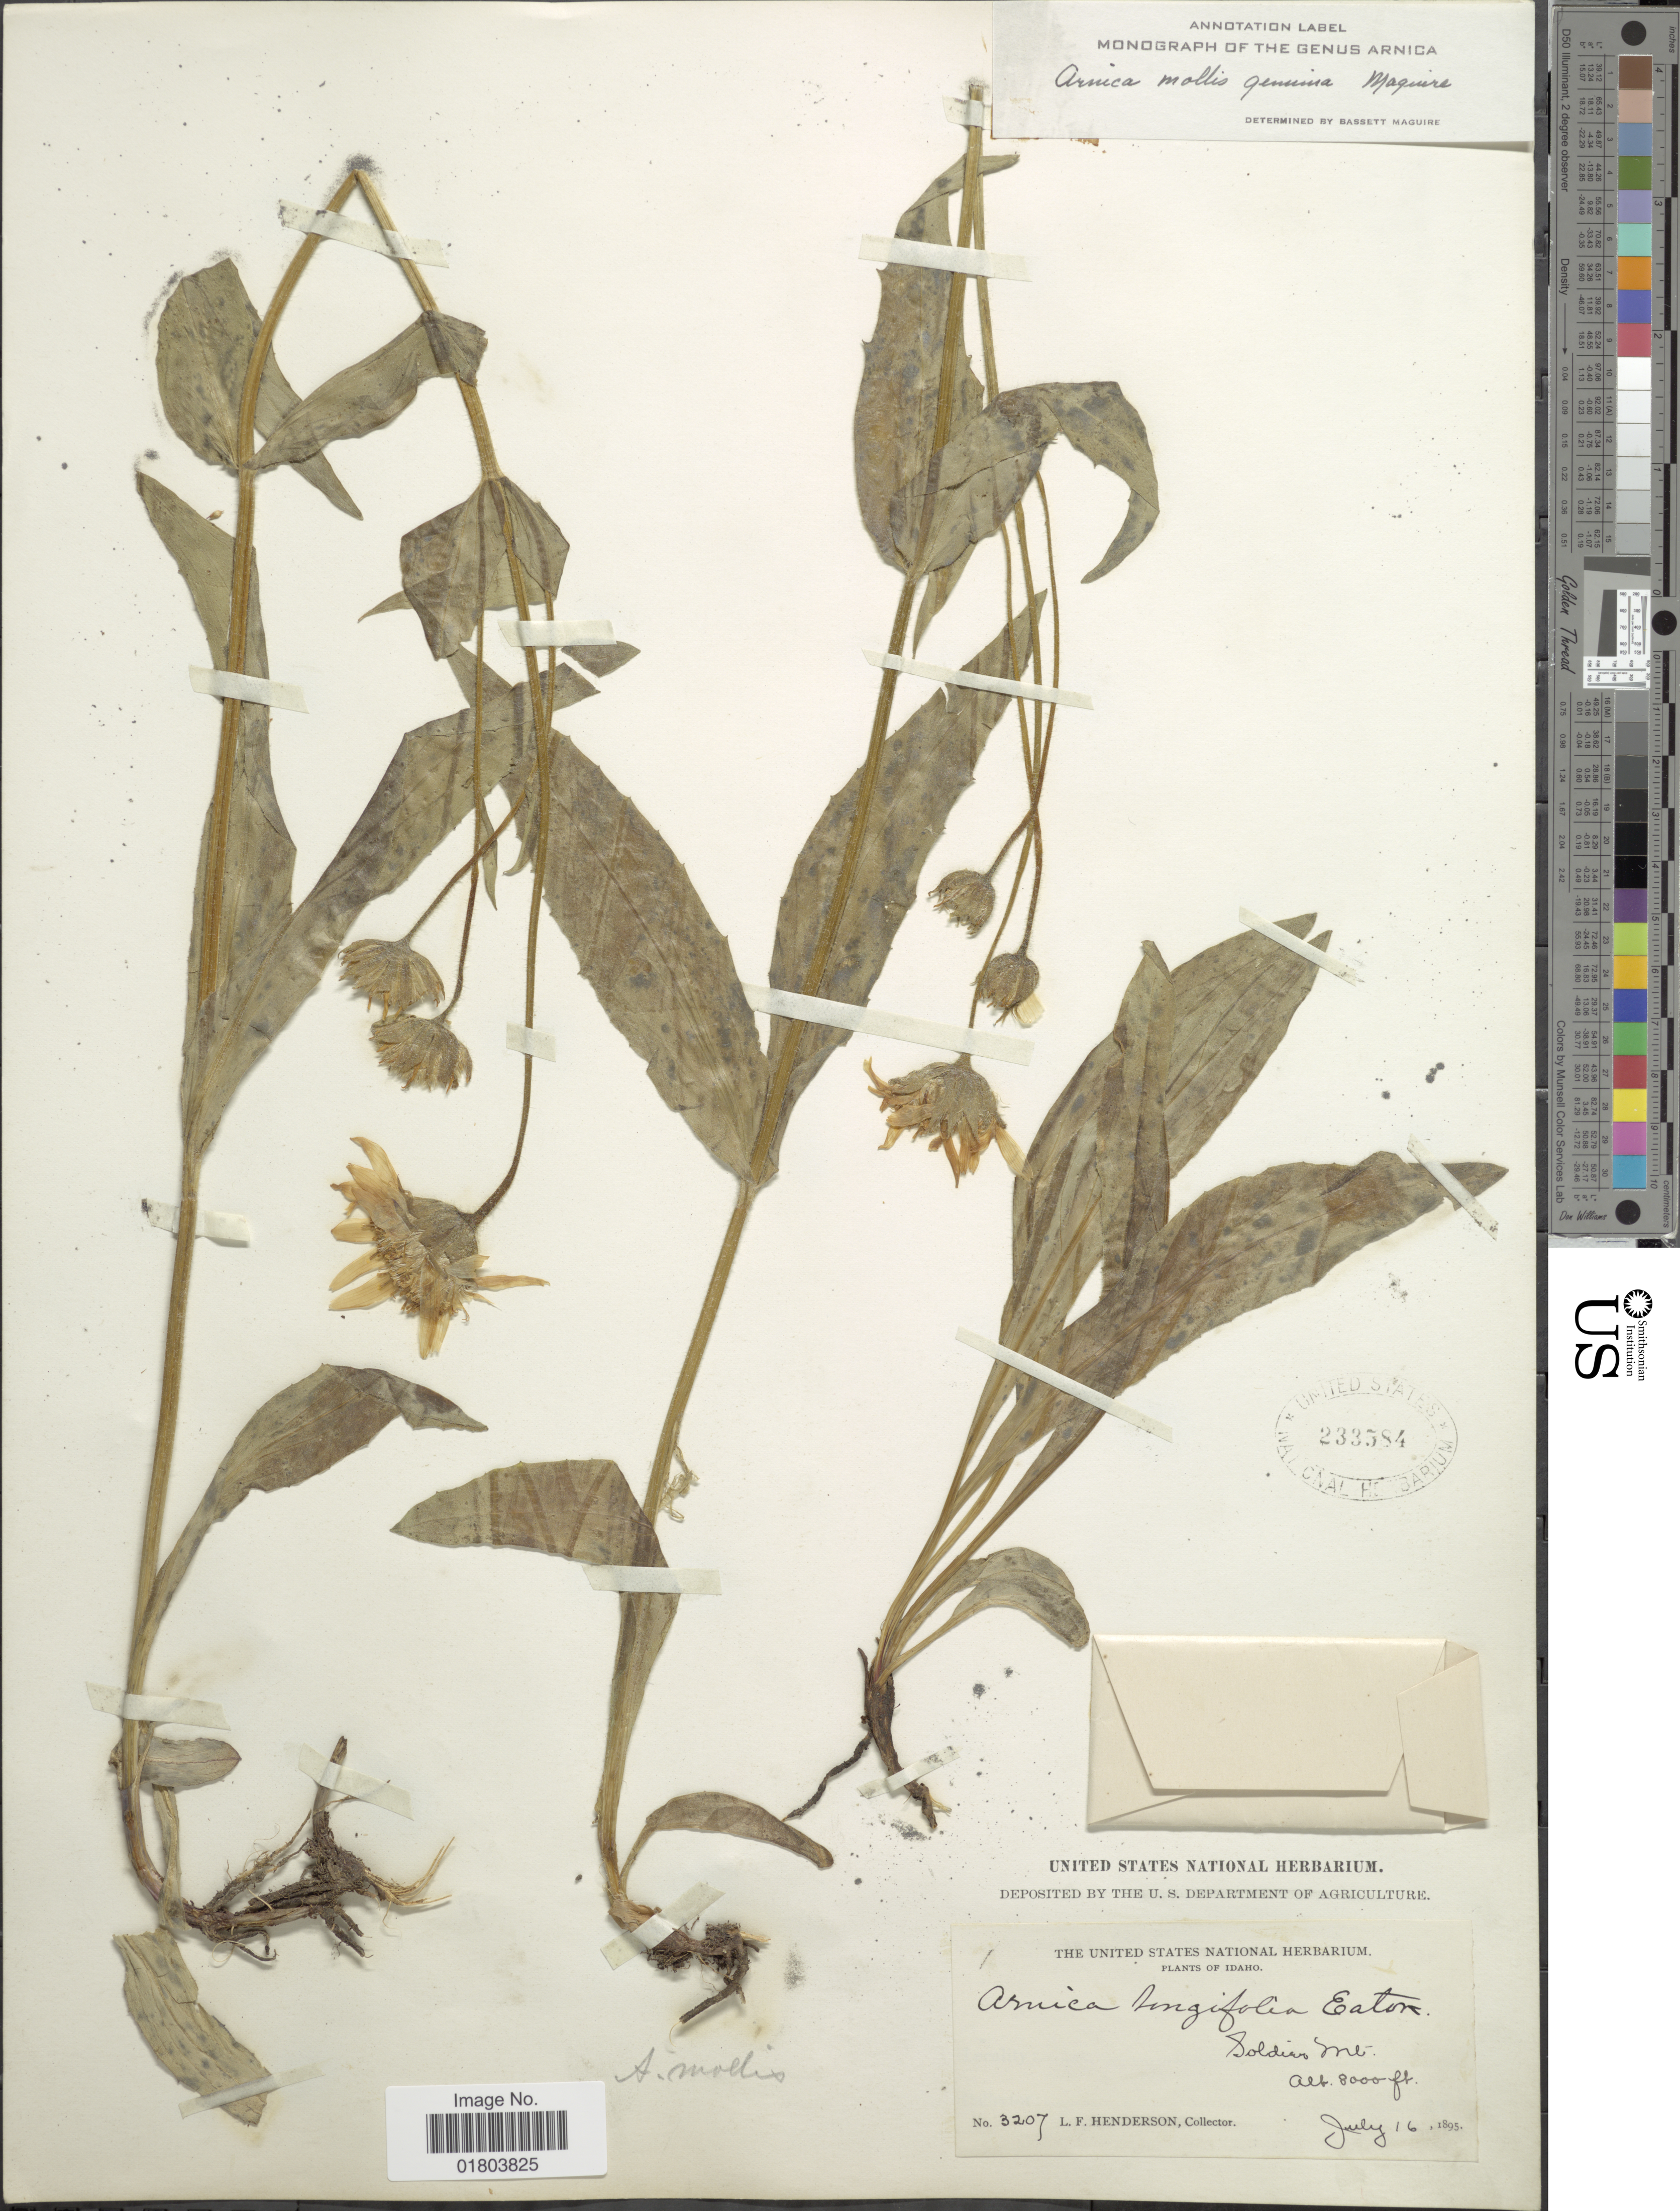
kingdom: Plantae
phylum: Tracheophyta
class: Magnoliopsida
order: Asterales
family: Asteraceae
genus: Arnica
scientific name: Arnica mollis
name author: Hook.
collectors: L. Henderson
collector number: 3207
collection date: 1895-07-16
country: United States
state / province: Idaho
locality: Soldier Mt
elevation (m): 2438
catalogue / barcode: US 233584